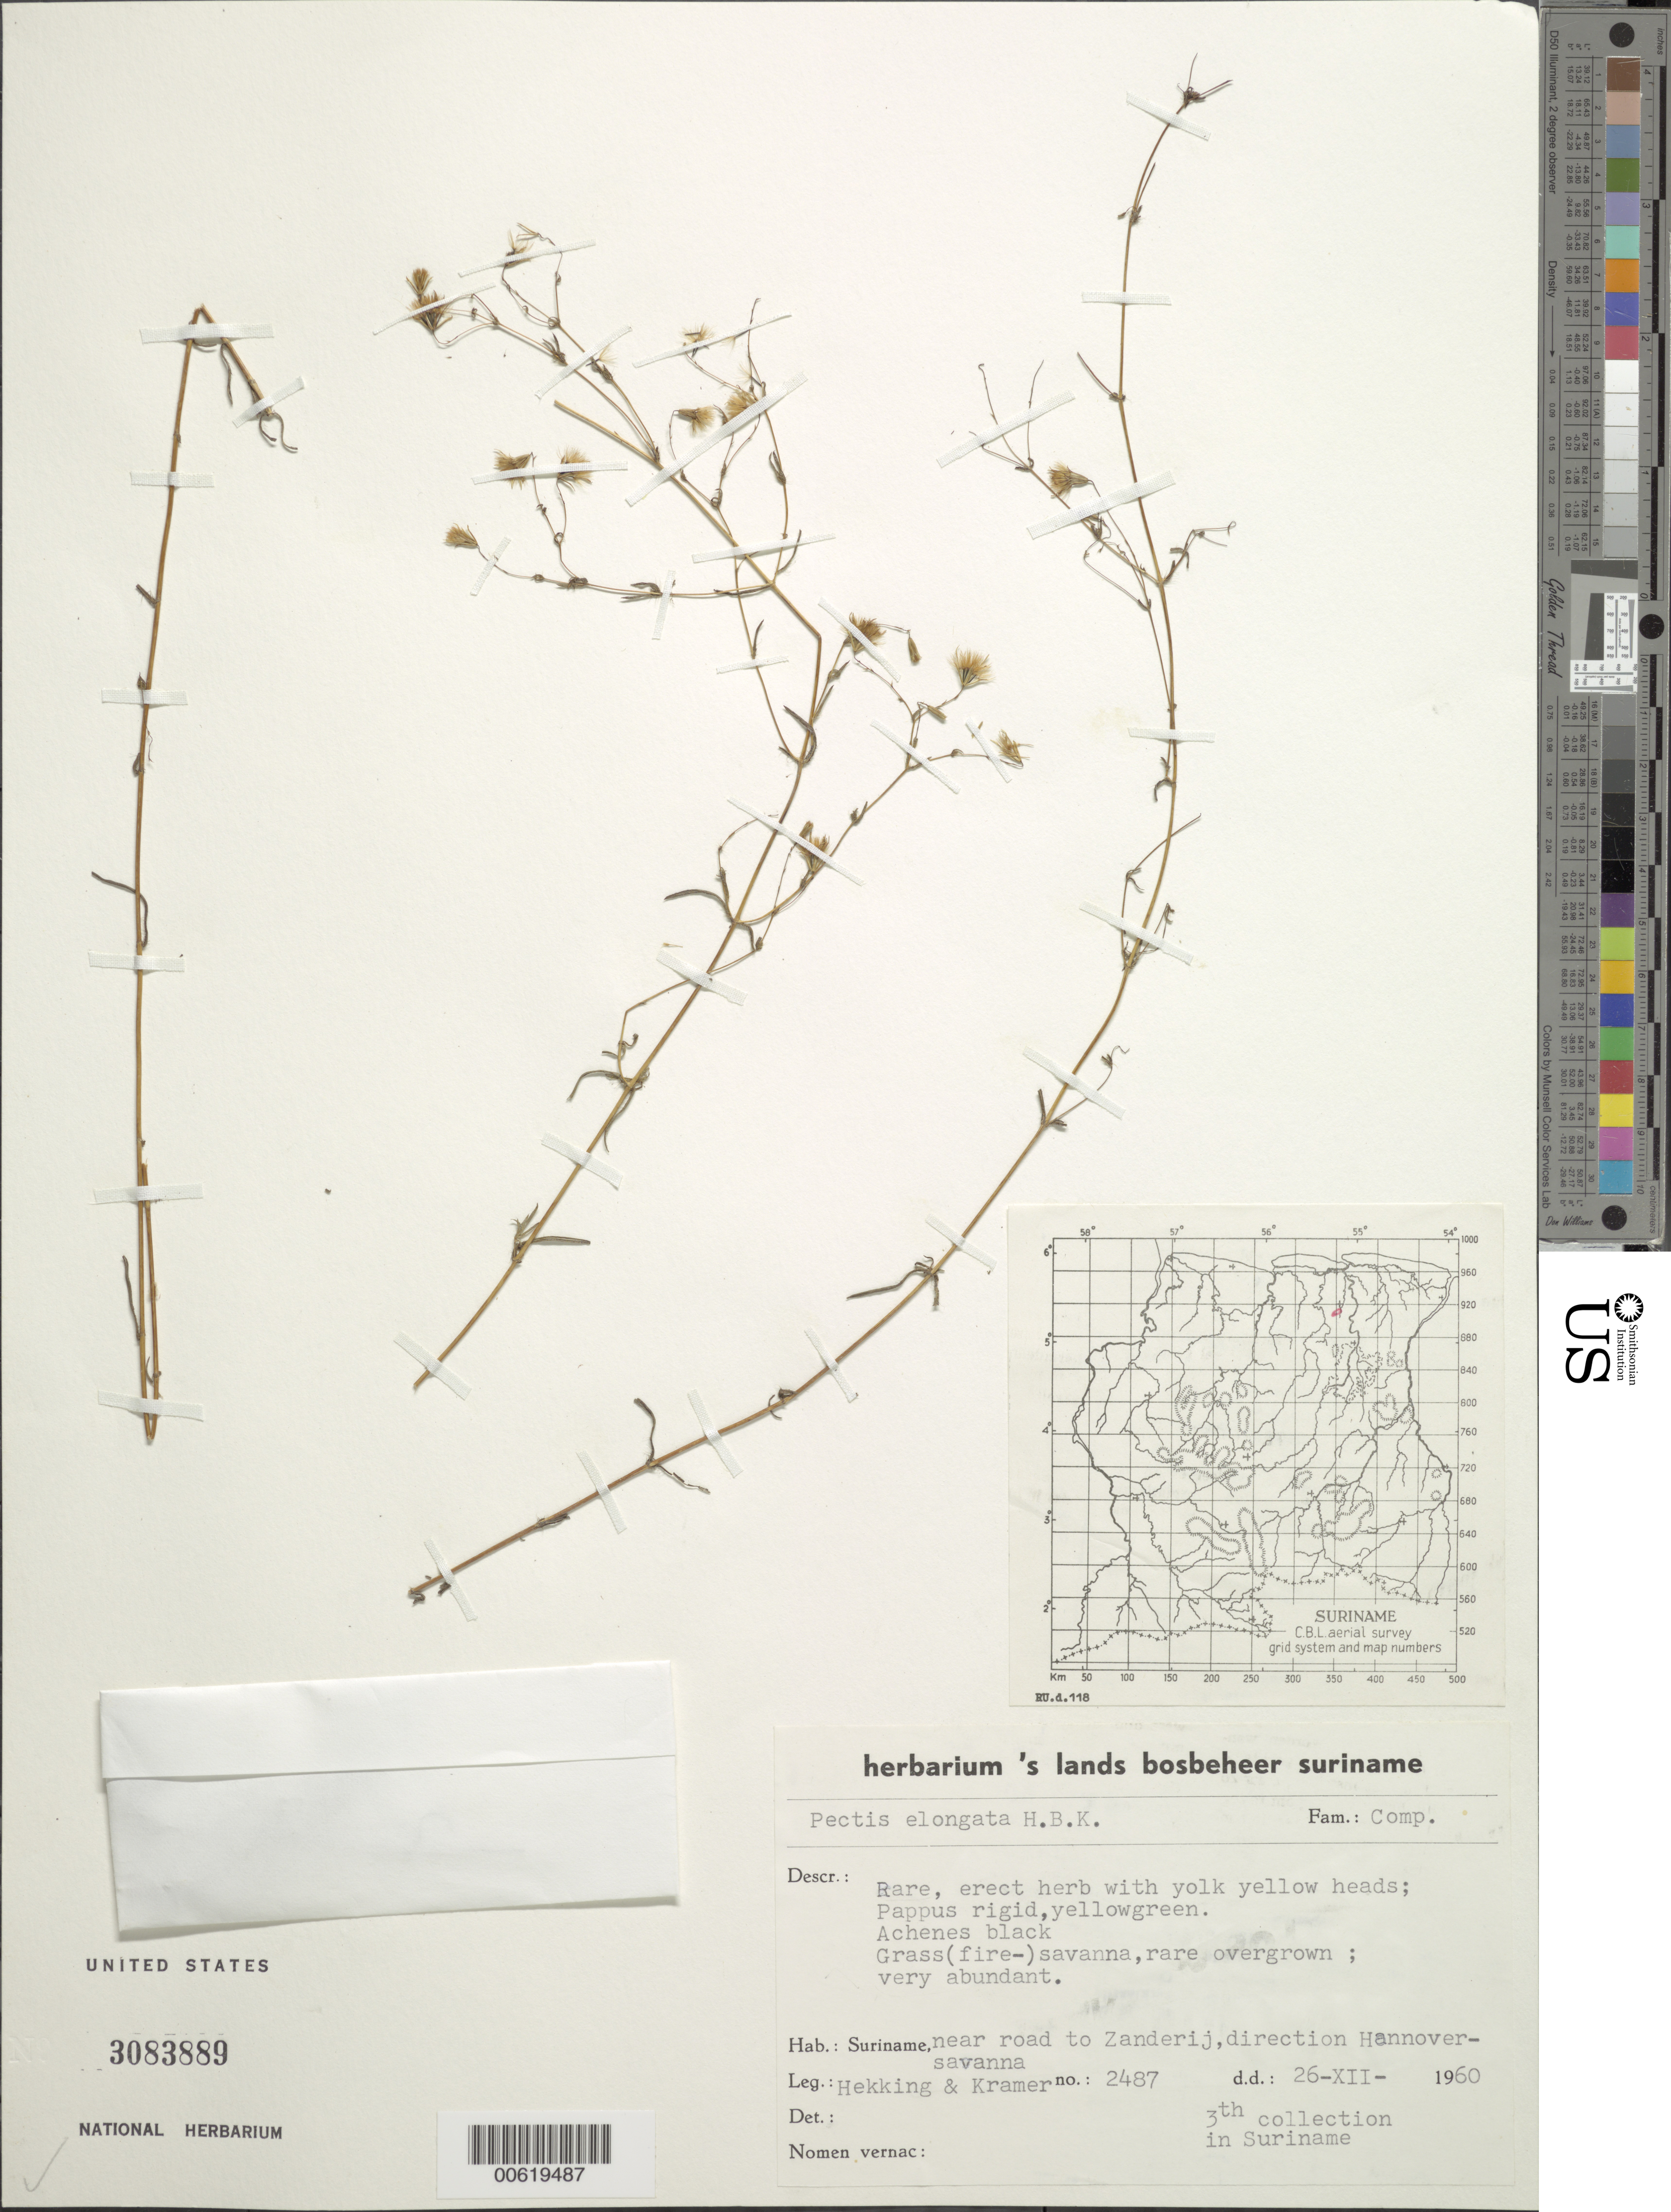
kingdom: Plantae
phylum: Tracheophyta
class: Magnoliopsida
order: Asterales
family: Asteraceae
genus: Pectis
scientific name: Pectis elongata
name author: Kunth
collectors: W. H. A. Hekking & Kramer, --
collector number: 2487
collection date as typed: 26-Dec-60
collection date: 1960-12-26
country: Suriname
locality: Zanderij, direction Hannover Savanna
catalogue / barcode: US 3083889